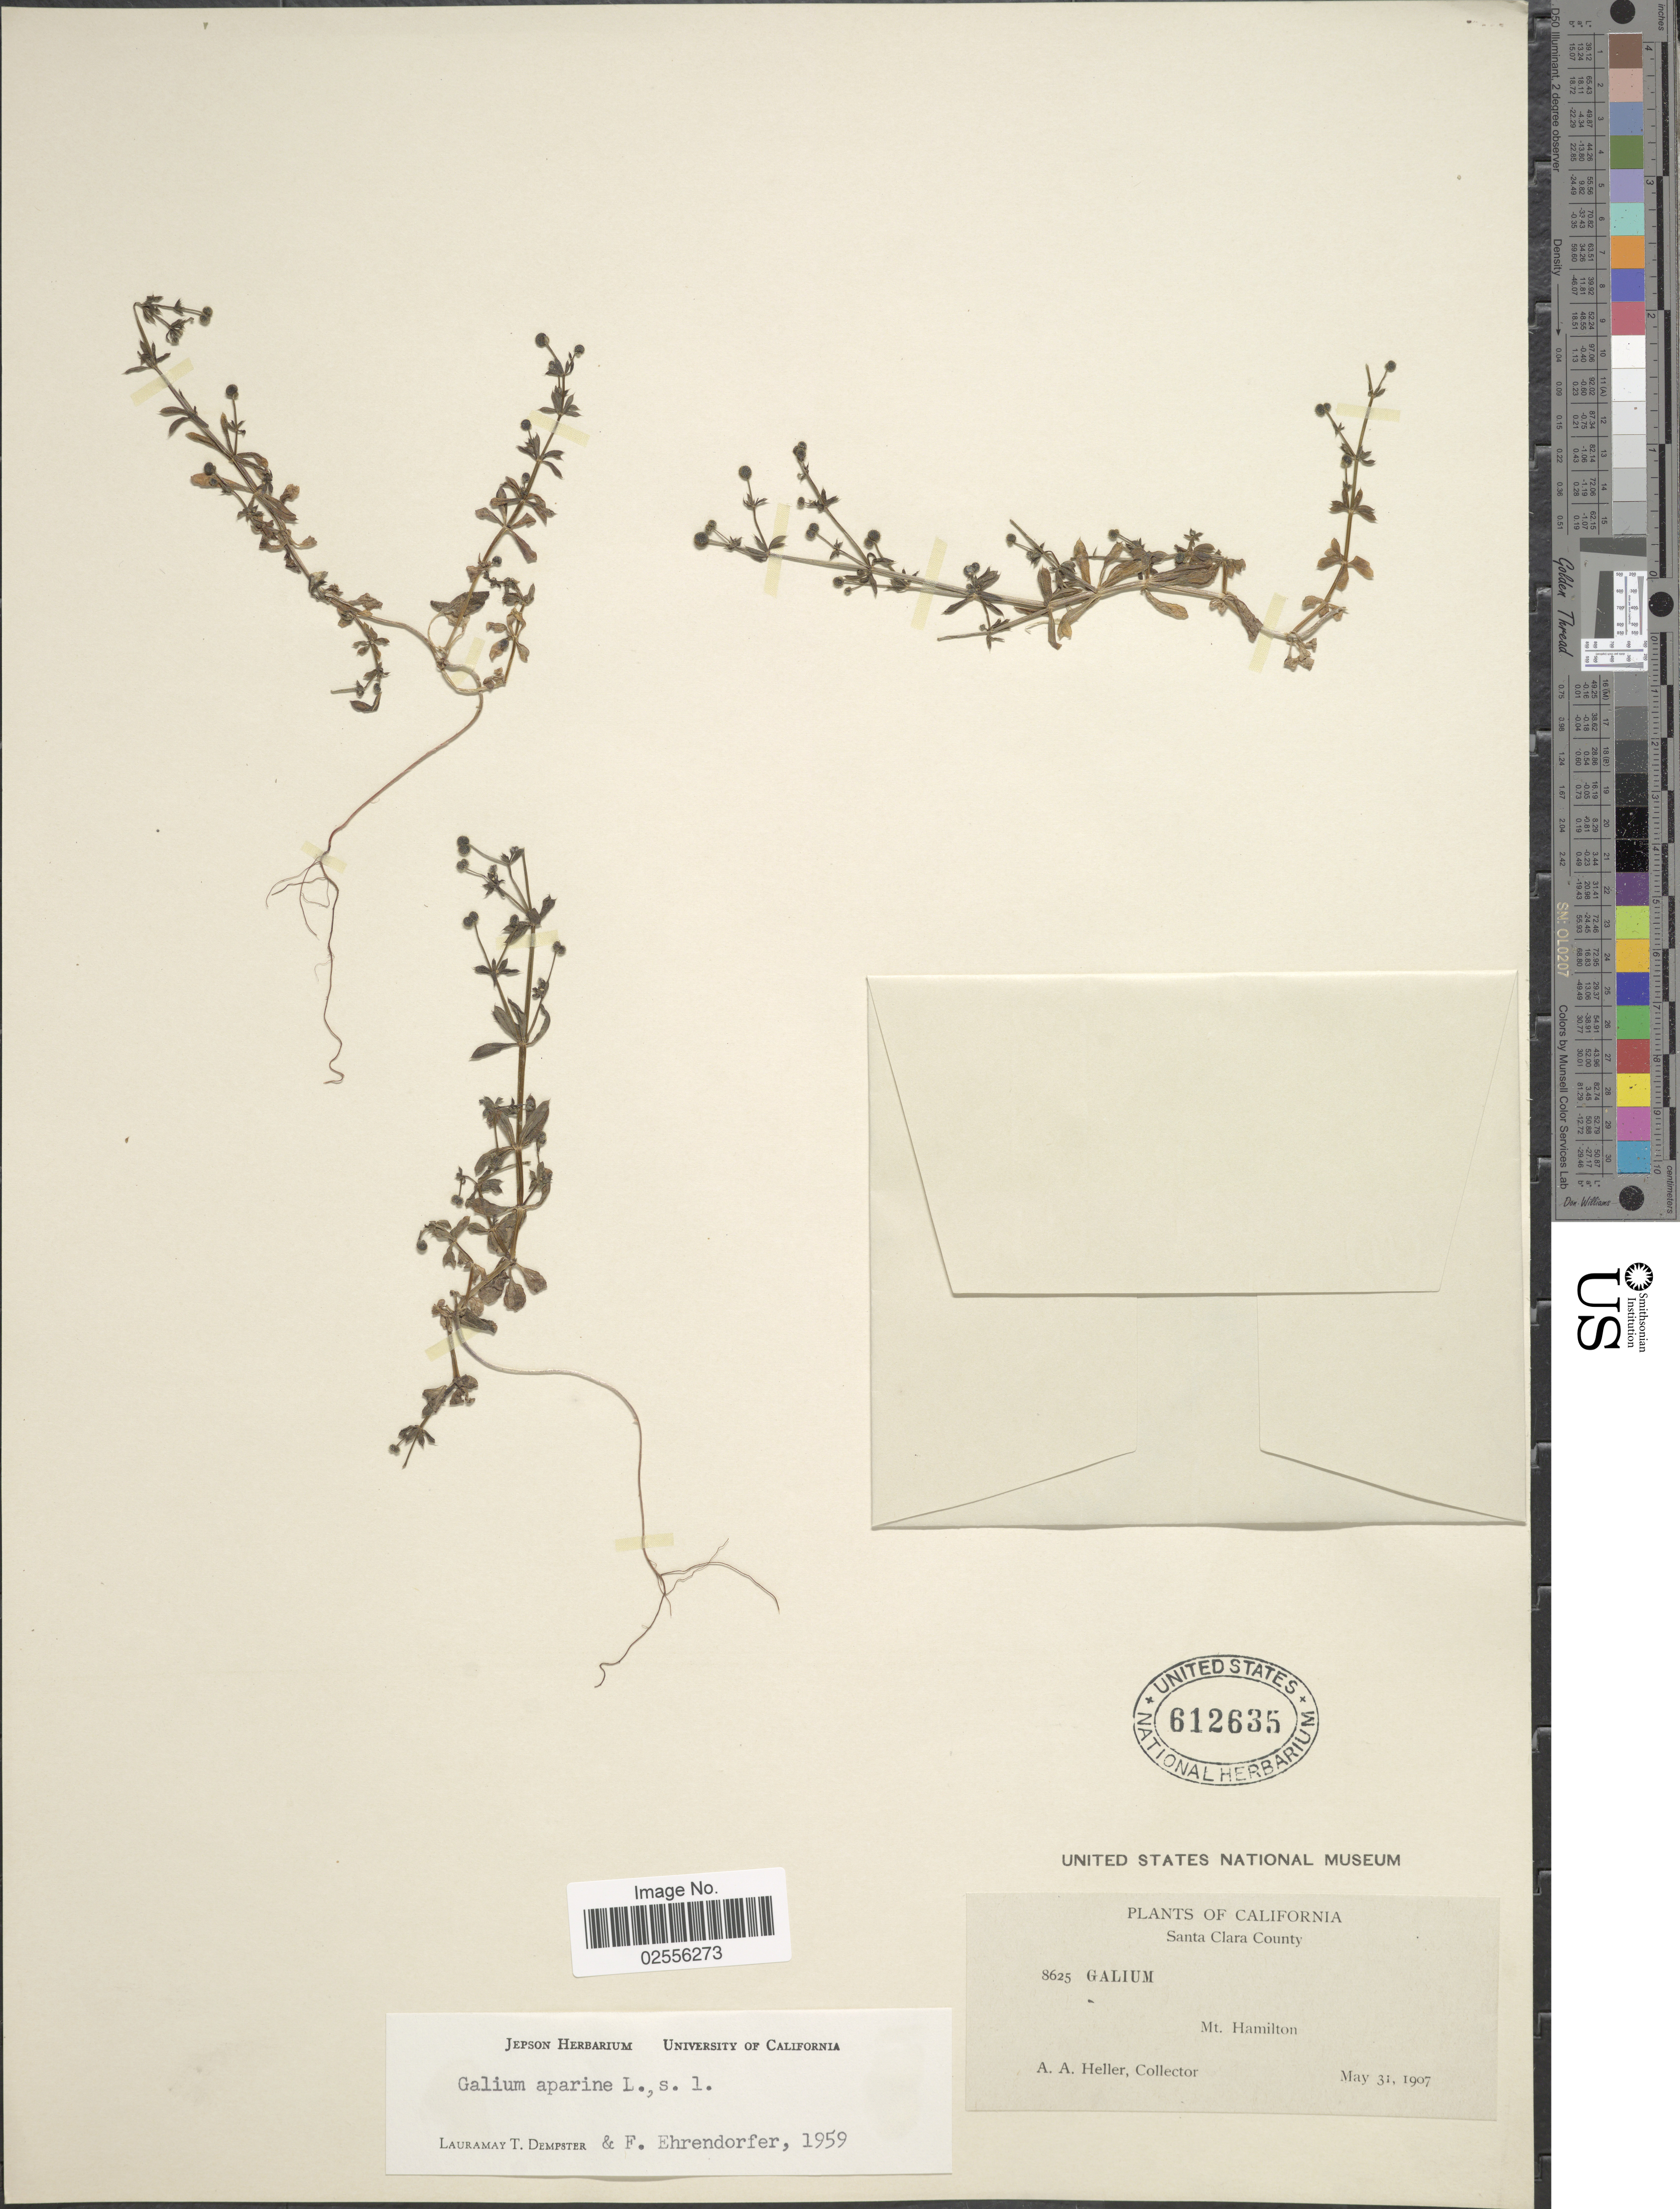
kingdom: Plantae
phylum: Tracheophyta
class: Magnoliopsida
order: Gentianales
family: Rubiaceae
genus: Galium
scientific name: Galium aparine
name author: L.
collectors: A. A. Heller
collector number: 8625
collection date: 1907-05-31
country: United States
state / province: California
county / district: Santa Clara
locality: Santa Clara County. Mt. Hamilton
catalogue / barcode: US 612635